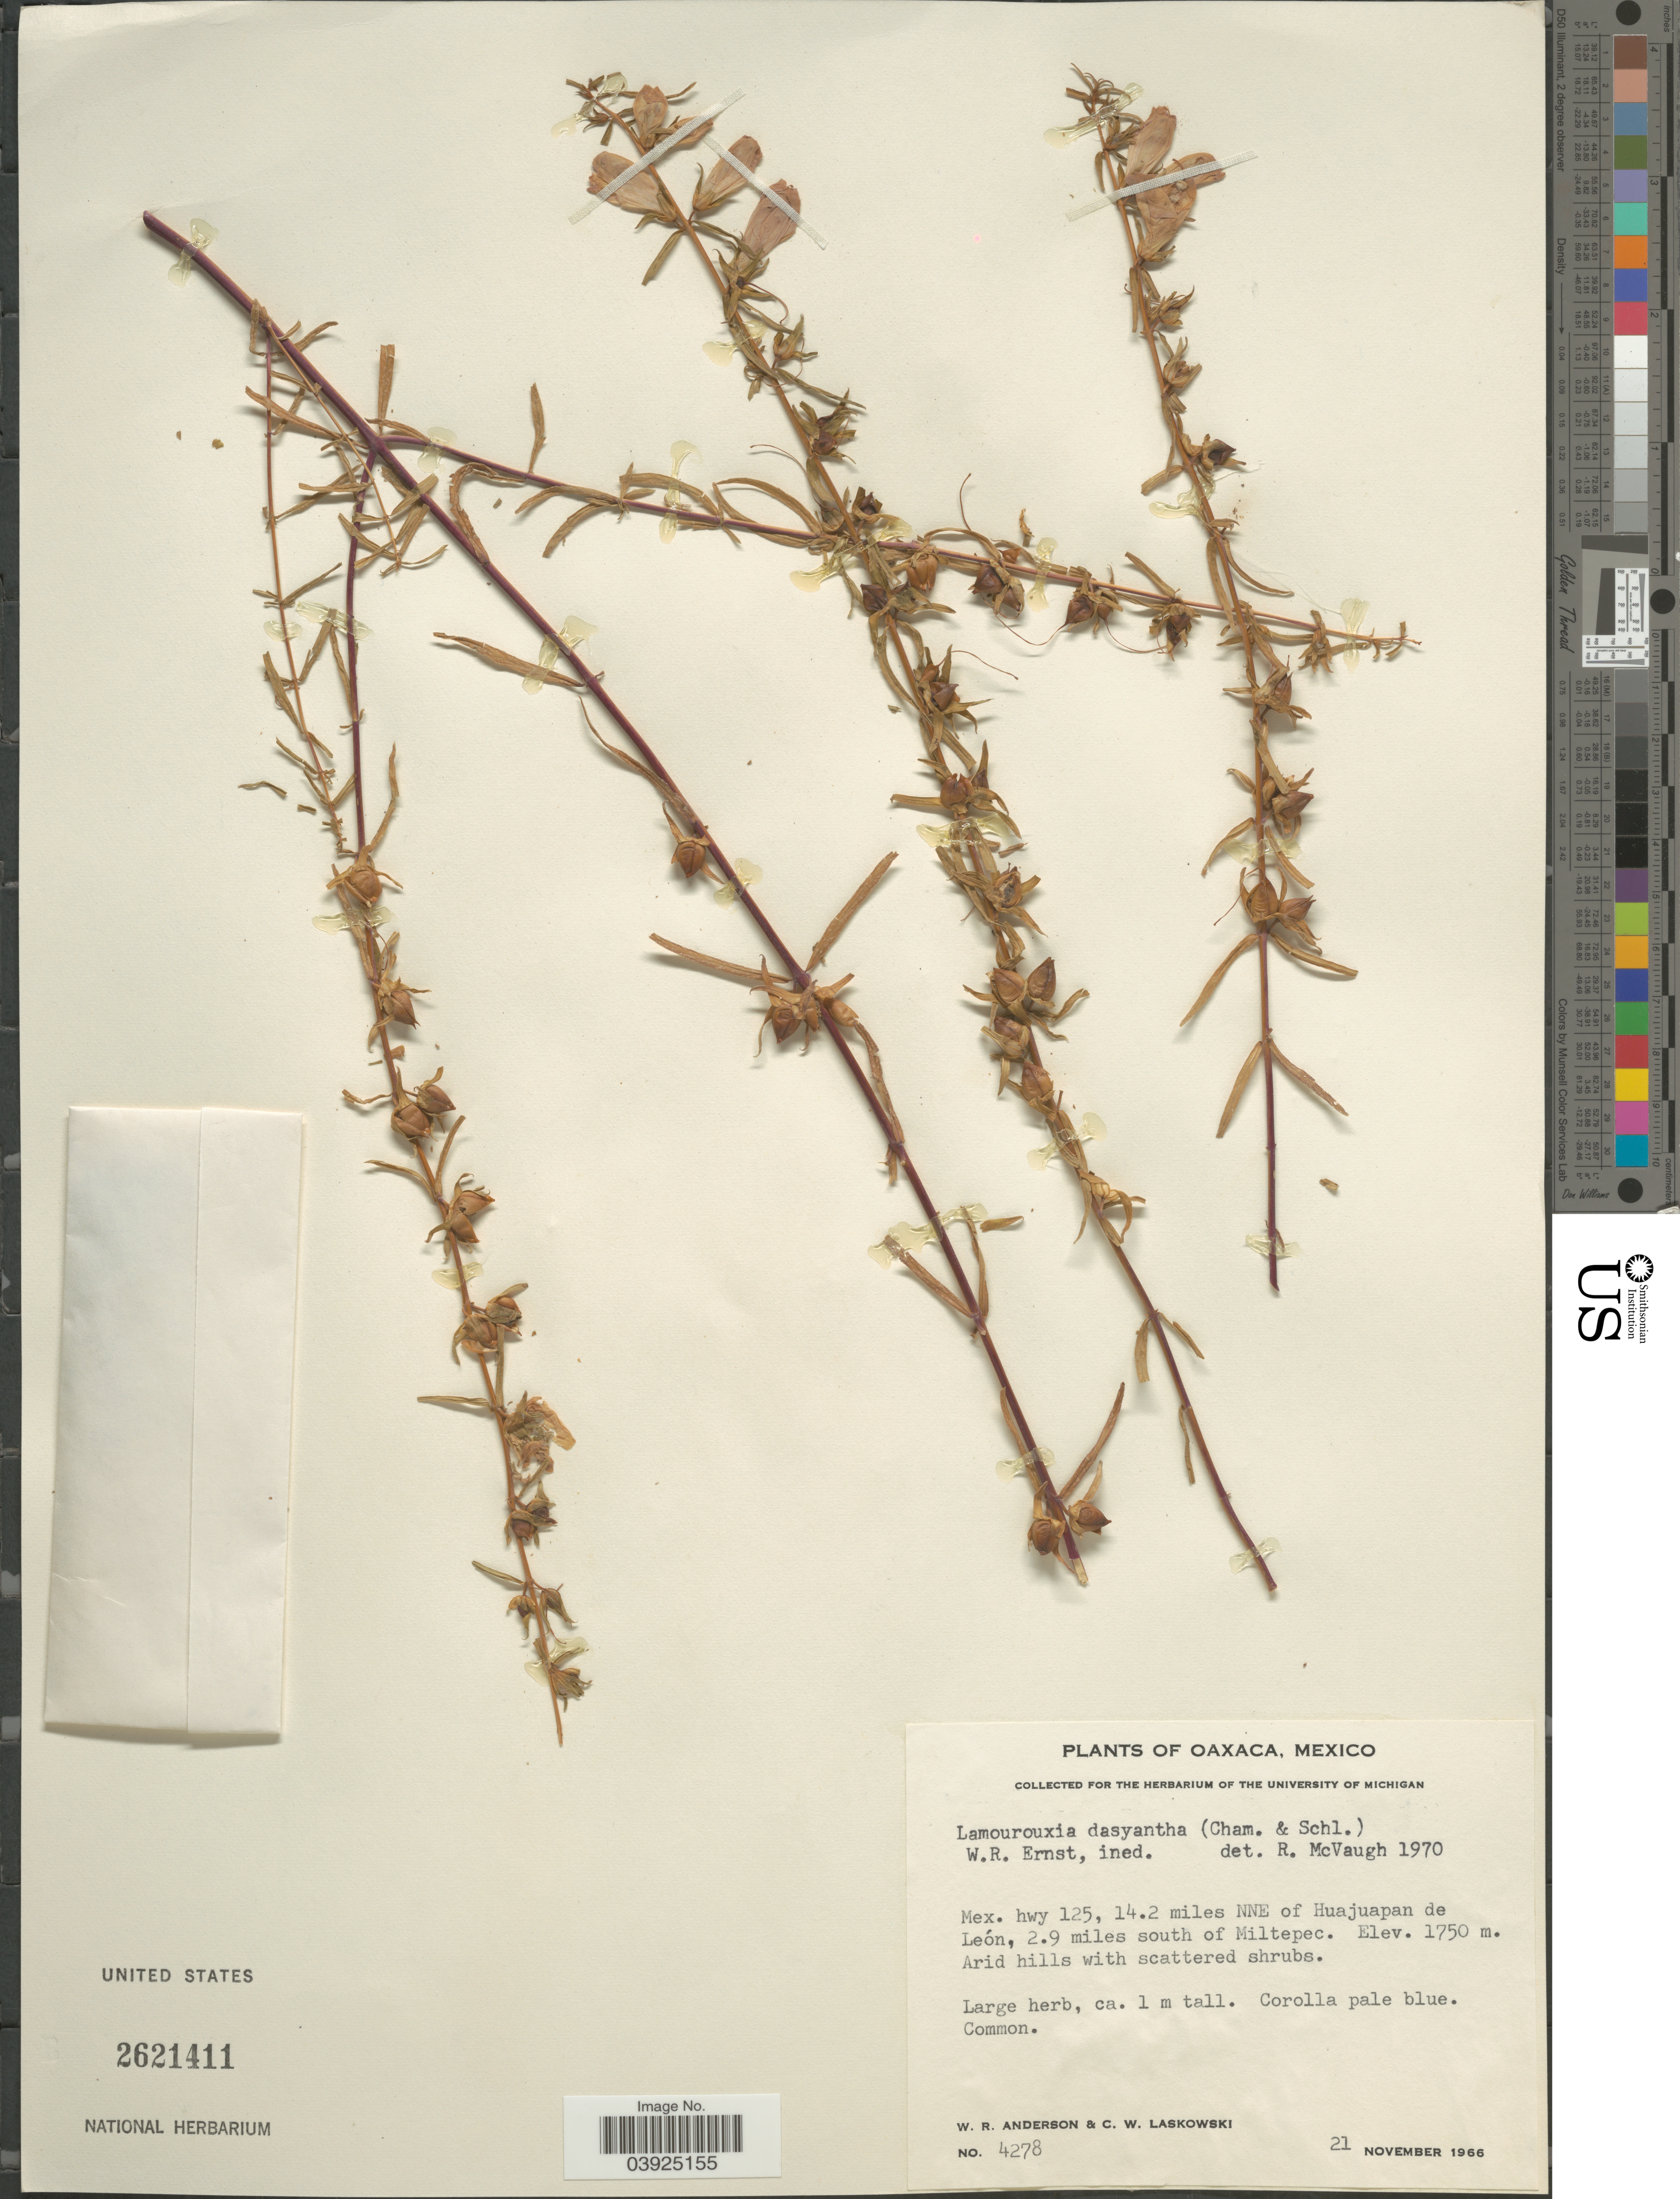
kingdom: Plantae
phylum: Tracheophyta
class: Magnoliopsida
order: Lamiales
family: Orobanchaceae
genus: Lamourouxia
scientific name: Lamourouxia dasyantha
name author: (Cham. & Schltdl.) W.R. Ernst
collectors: W. Anderson & C. Laskowski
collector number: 4278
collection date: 1966-11-21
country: Mexico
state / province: Oaxaca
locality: Mex. hwy 125, 14.2 miles NNE of Huajuapan de León, 2.9 miles south of Miltepec.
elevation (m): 1750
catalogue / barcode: US 2621411